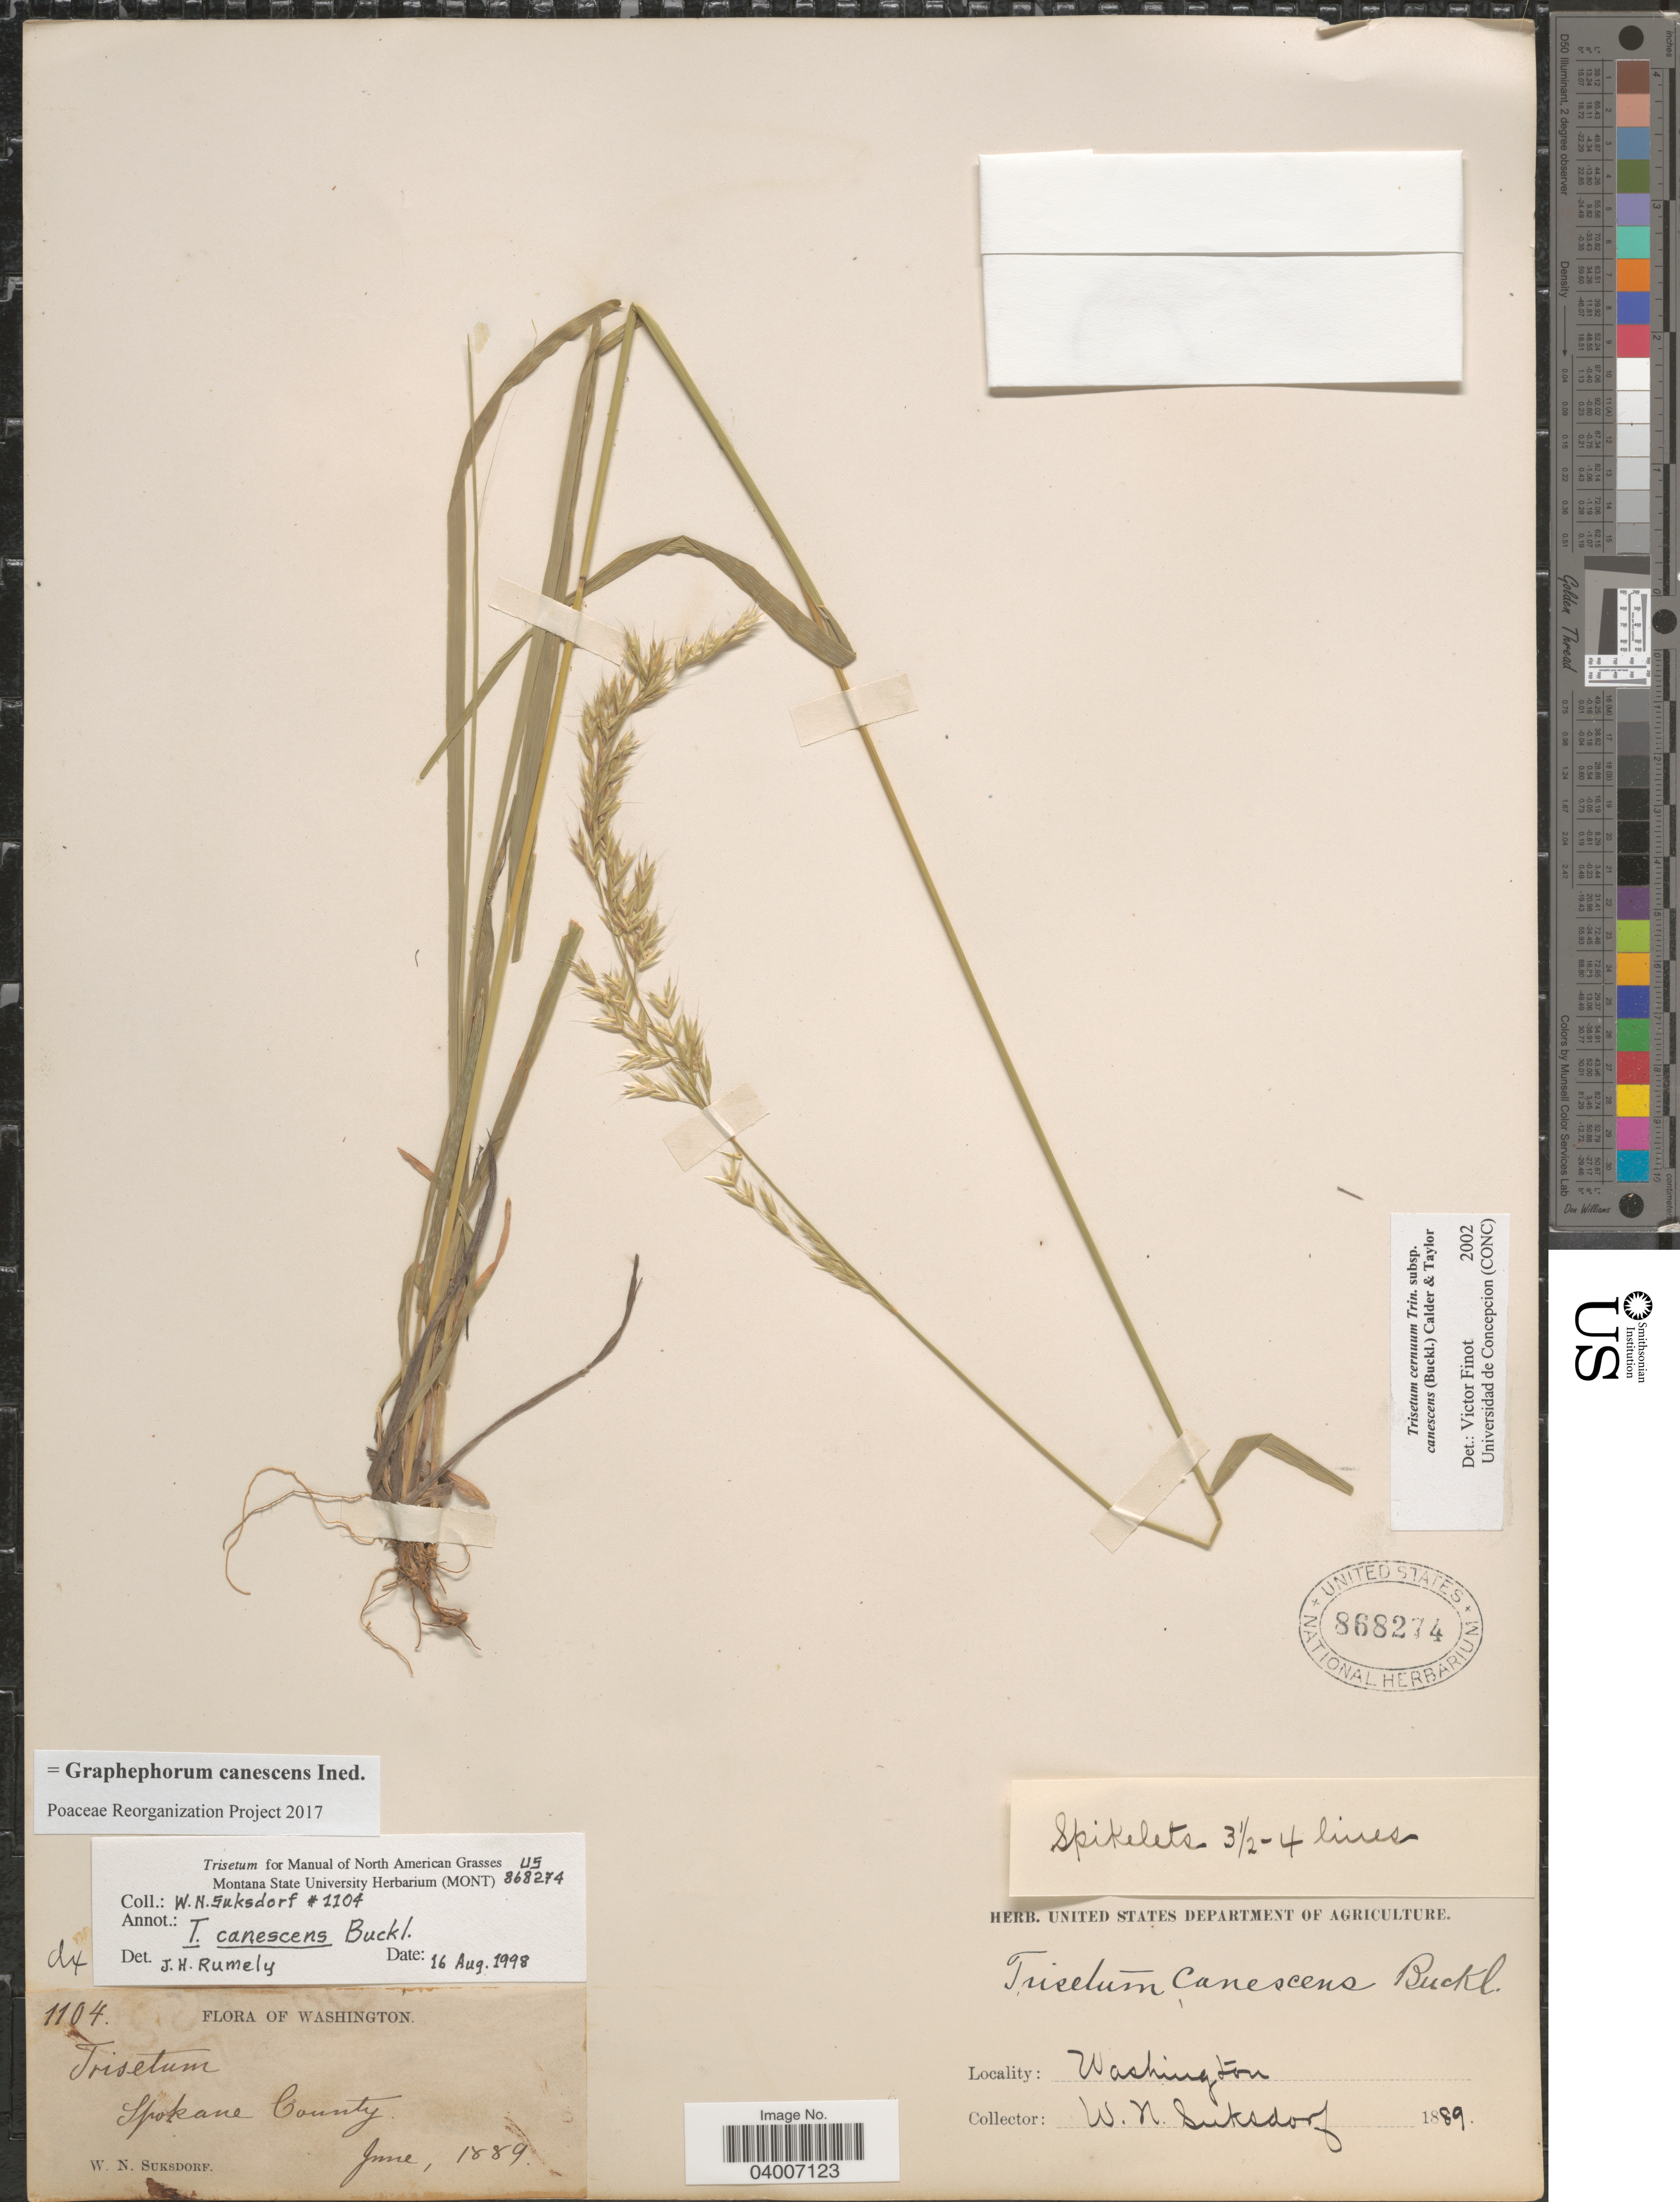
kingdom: Plantae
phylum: Tracheophyta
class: Liliopsida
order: Poales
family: Poaceae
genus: Graphephorum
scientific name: Graphephorum canescens ined.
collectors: W. N. Suksdorf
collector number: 1104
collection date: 1889-06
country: United States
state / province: Washington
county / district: Spokane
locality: Spokane County.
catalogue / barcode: US 868274